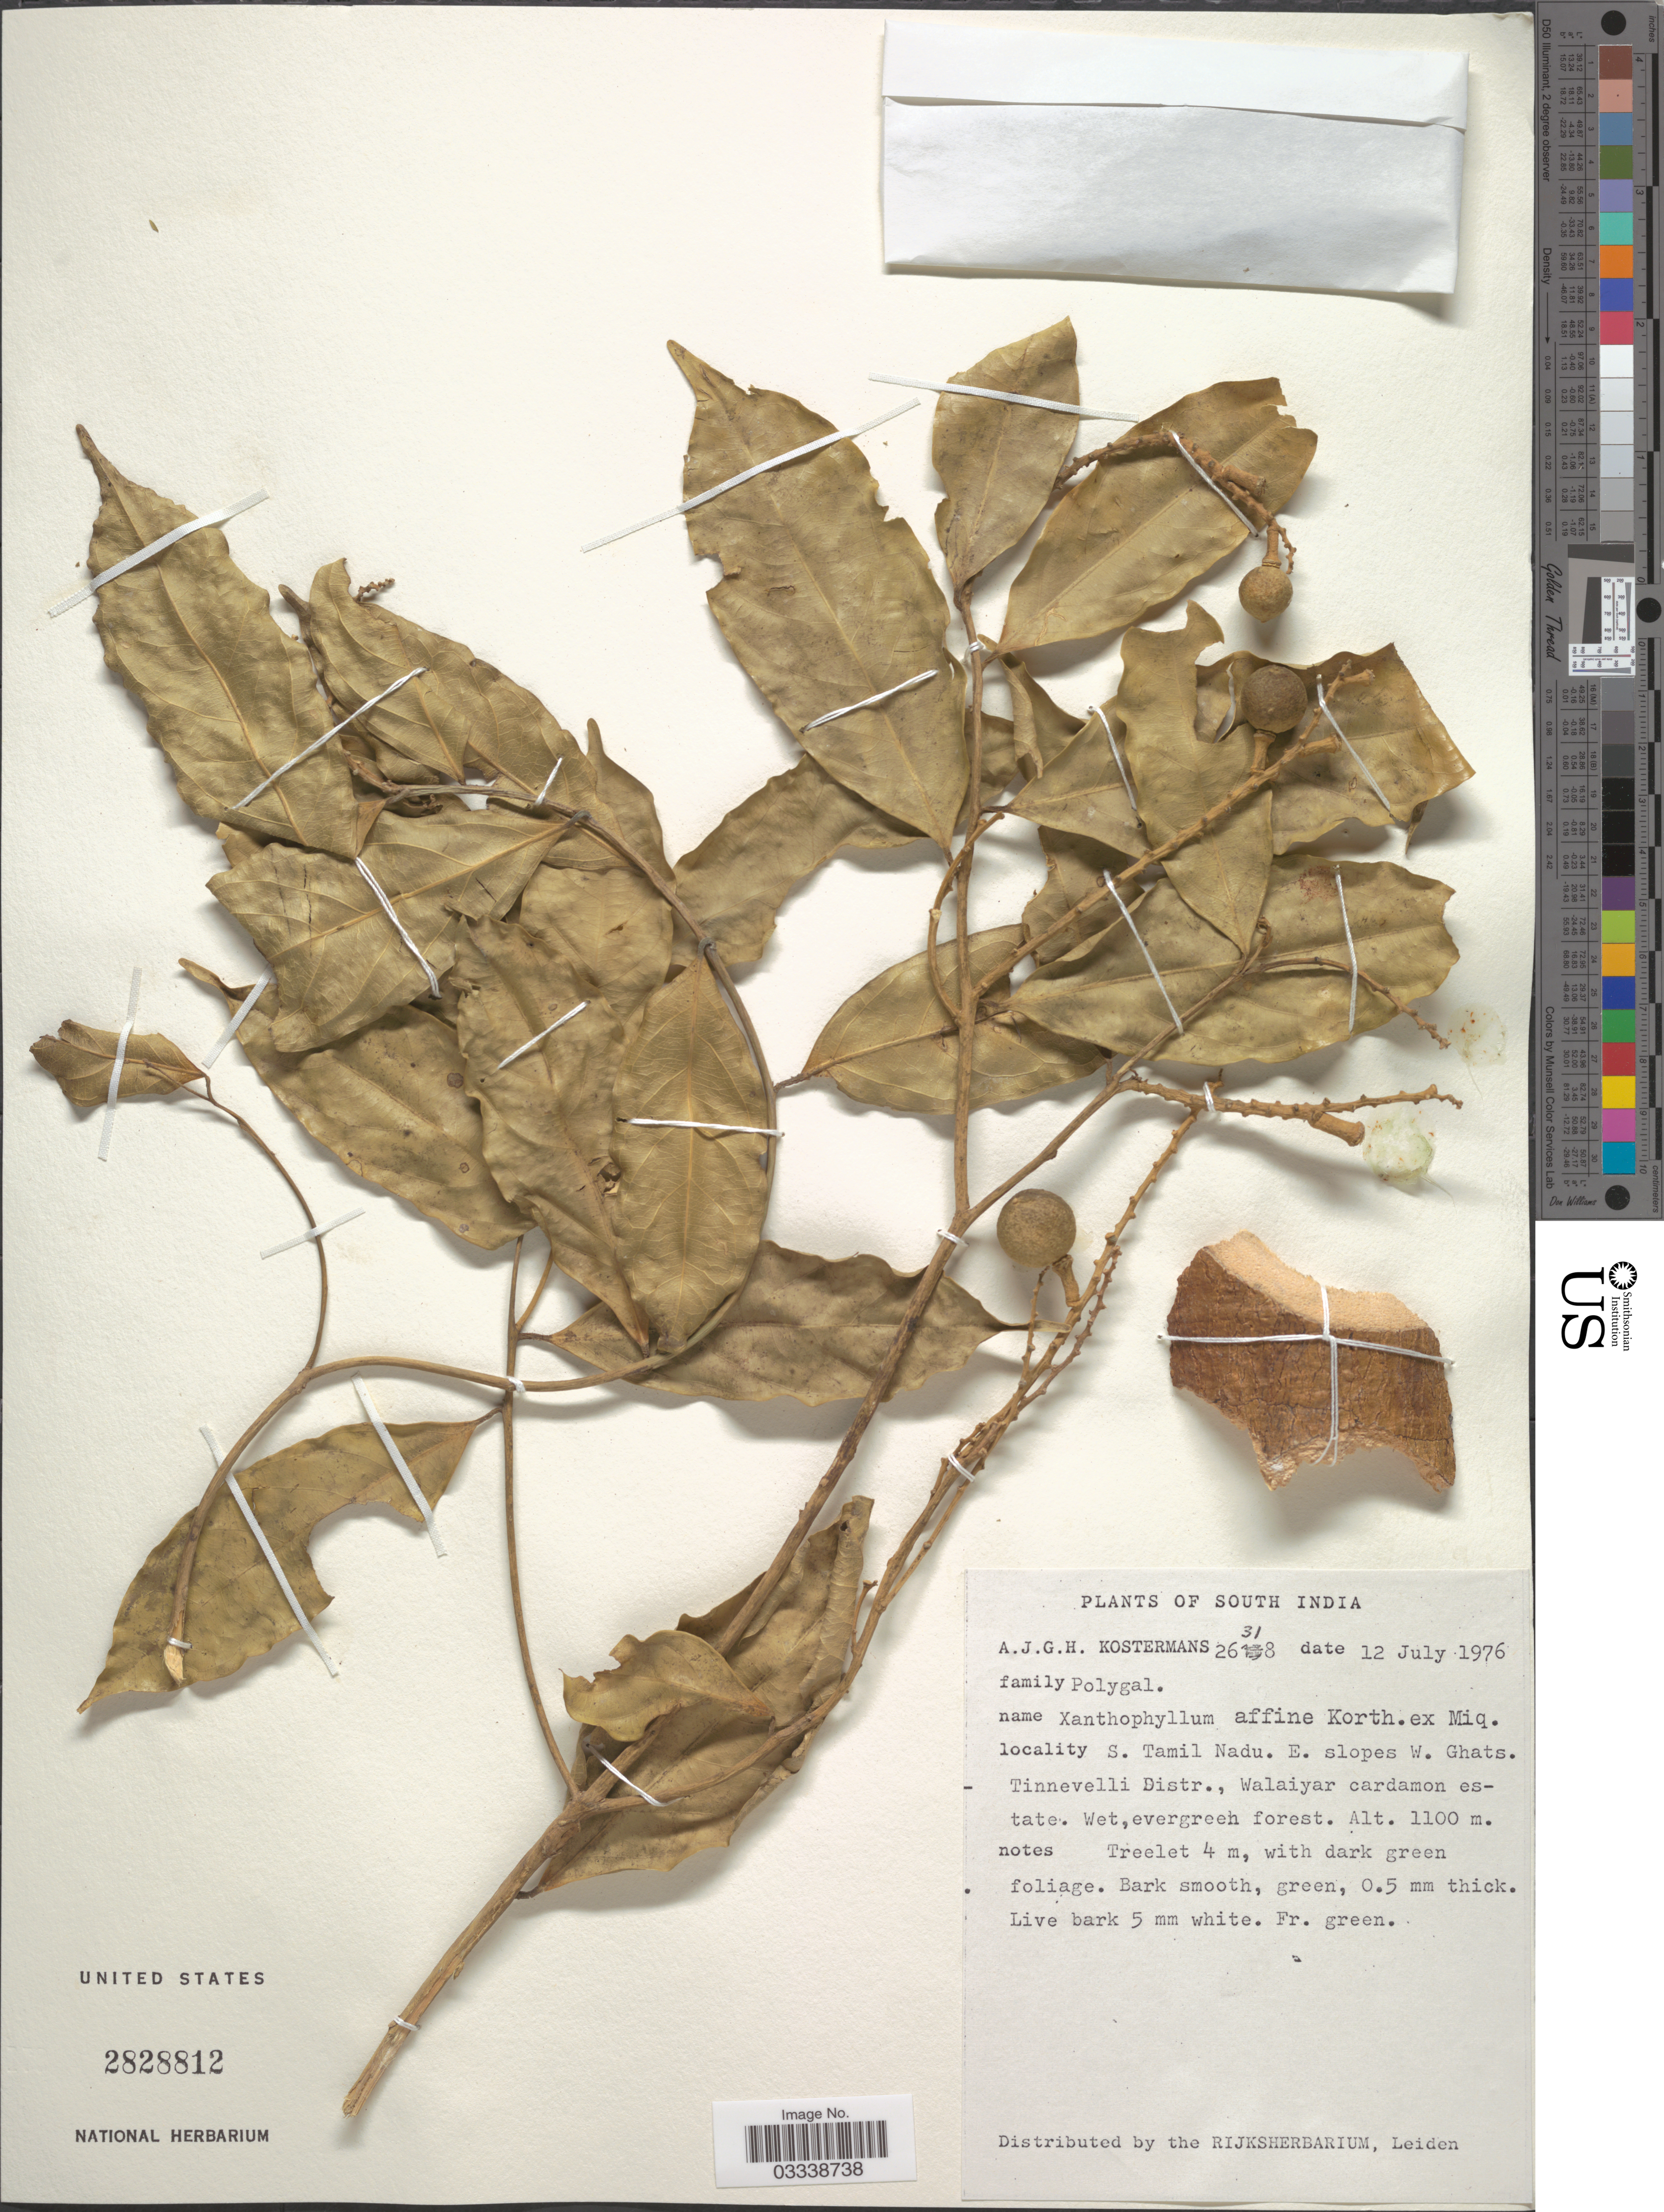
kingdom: Plantae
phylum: Tracheophyta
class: Magnoliopsida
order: Fabales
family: Polygalaceae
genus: Xanthophyllum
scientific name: Xanthophyllum affine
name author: Korth. ex Miq.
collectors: A. J. G. Kostermans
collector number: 26318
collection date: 1976-07-12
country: India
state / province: Tamil Nadu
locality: South India. S. Tamil Nadu. E. slopes W. Ghats. Tinnevelli Distr., Walaiyar cardamon estate.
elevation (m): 1100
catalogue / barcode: US 2828812